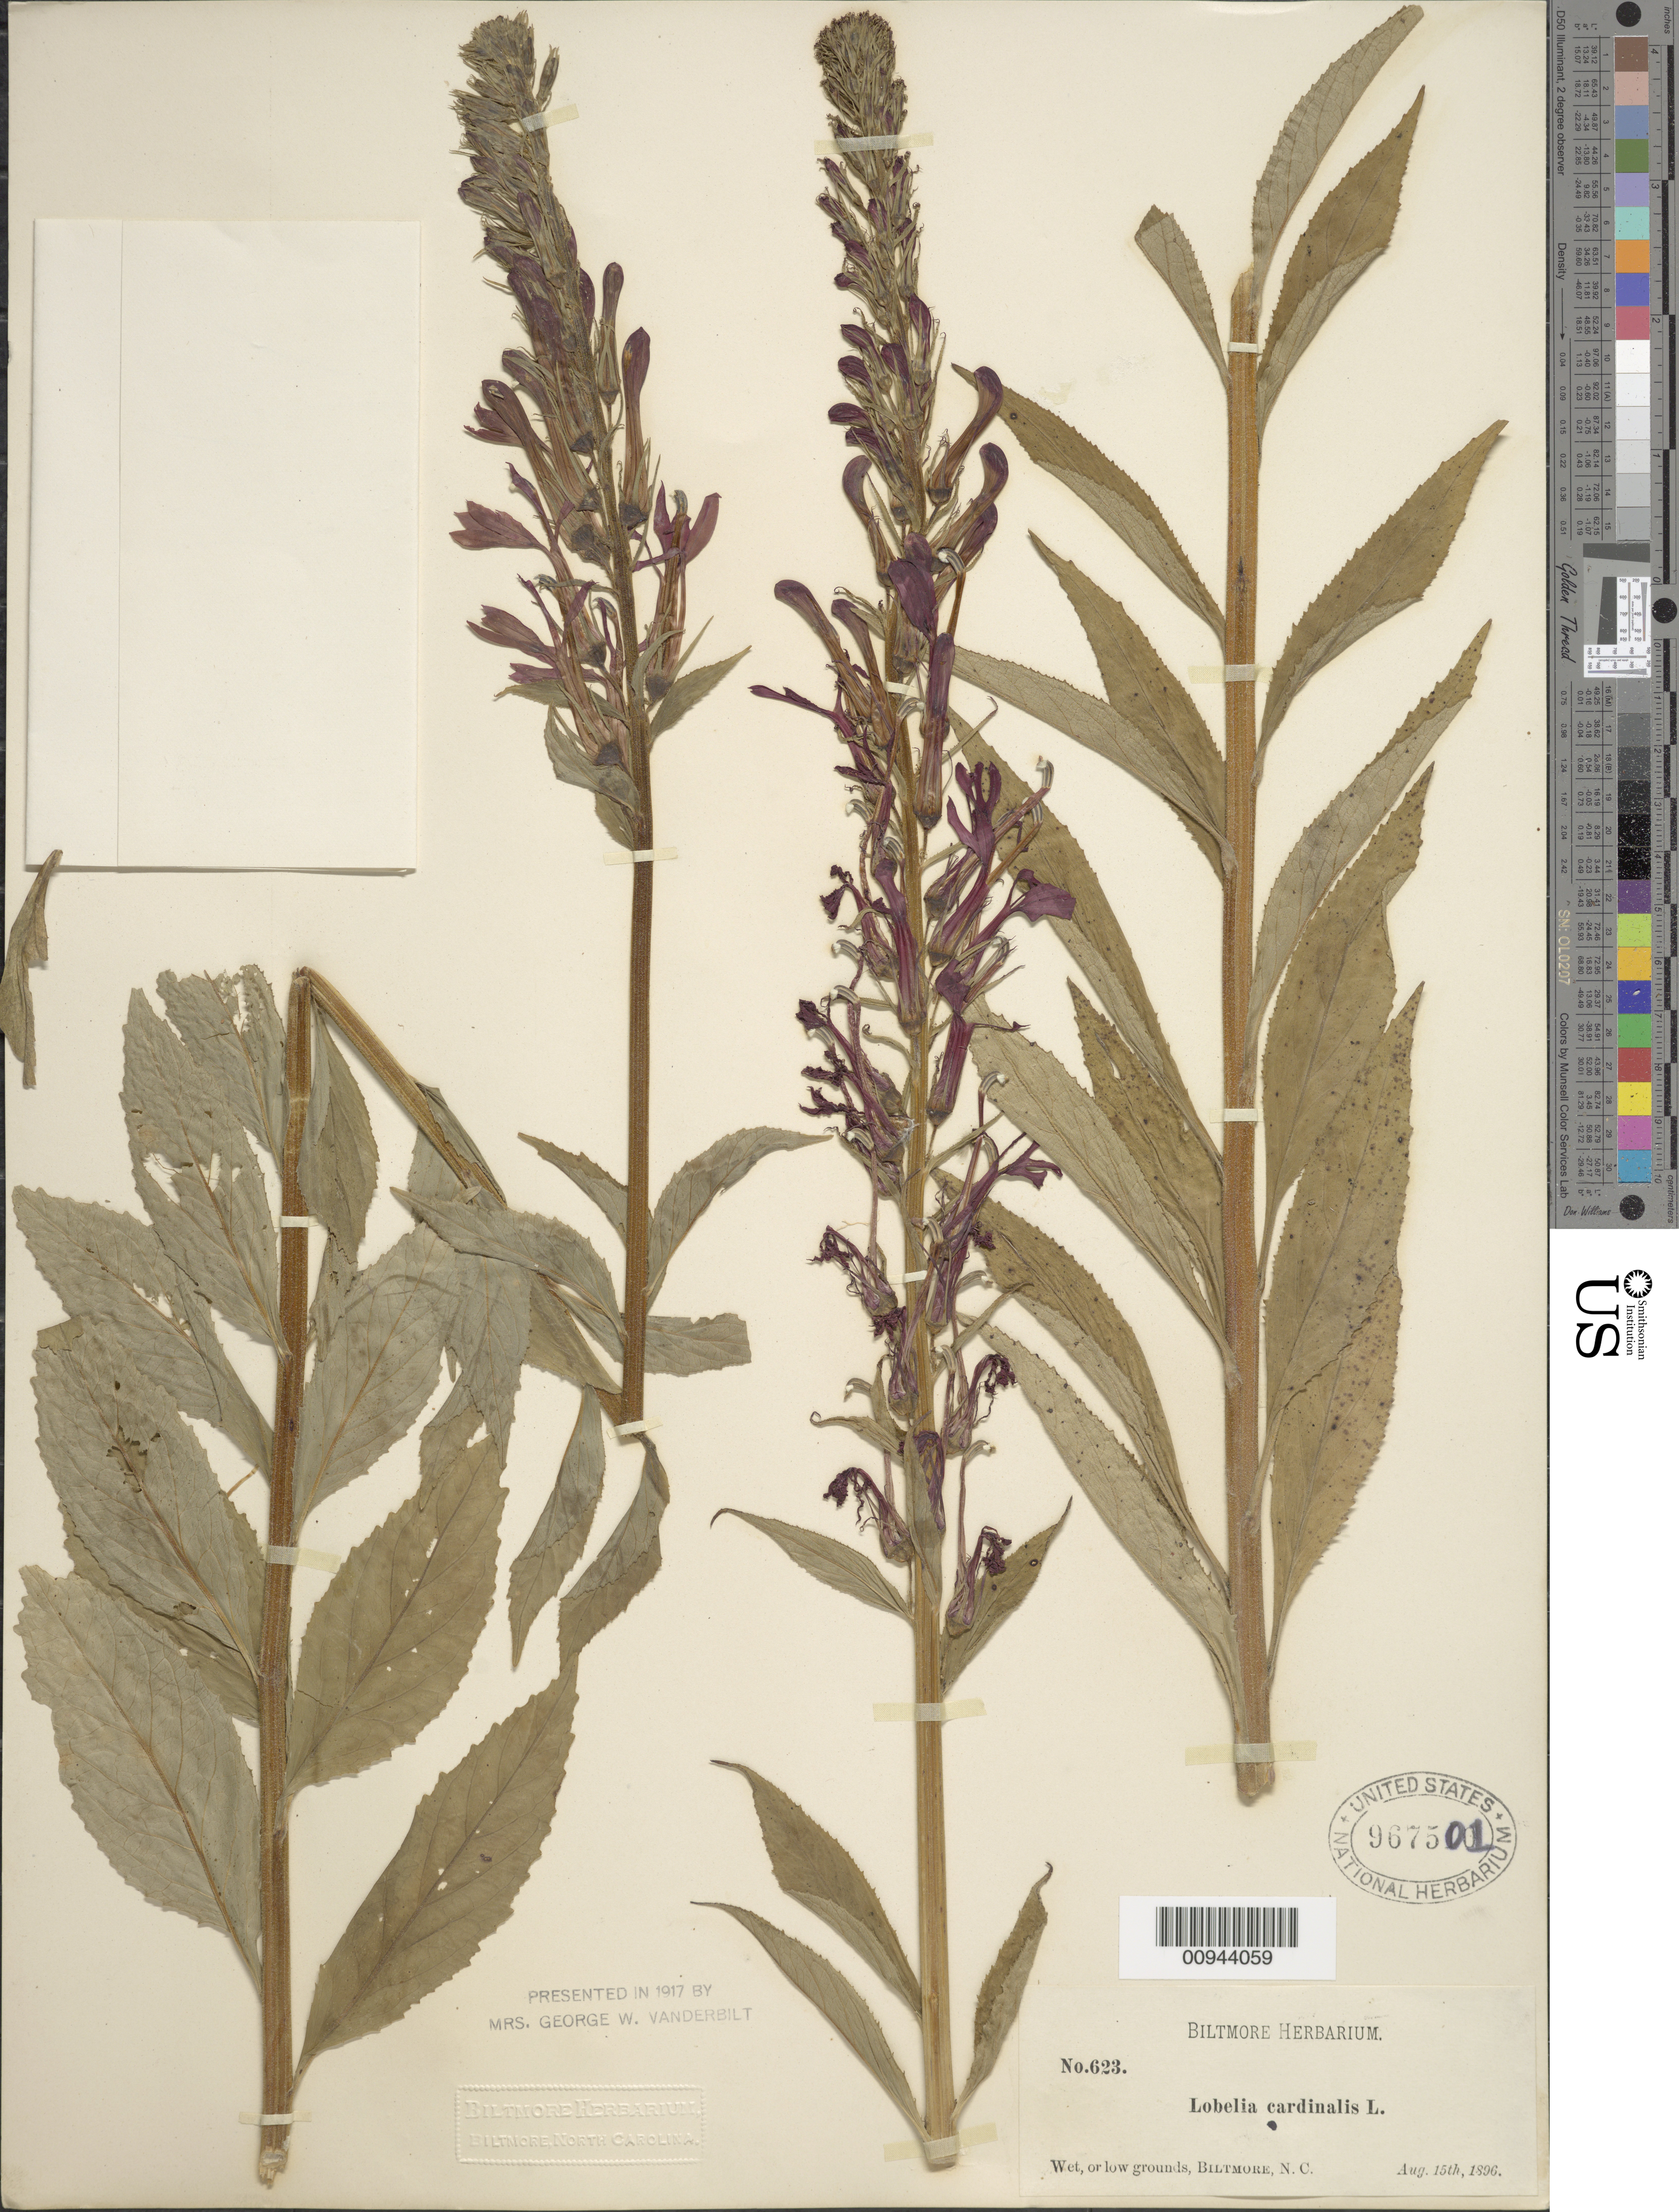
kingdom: Plantae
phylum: Tracheophyta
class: Magnoliopsida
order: Asterales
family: Campanulaceae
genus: Lobelia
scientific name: Lobelia cardinalis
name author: L.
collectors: ex herb. Biltmore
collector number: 623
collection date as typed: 15 Aug 1896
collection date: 1896-08-15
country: United States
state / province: North Carolina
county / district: Buncombe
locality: Biltmore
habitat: wet or low grounds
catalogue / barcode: US 967501